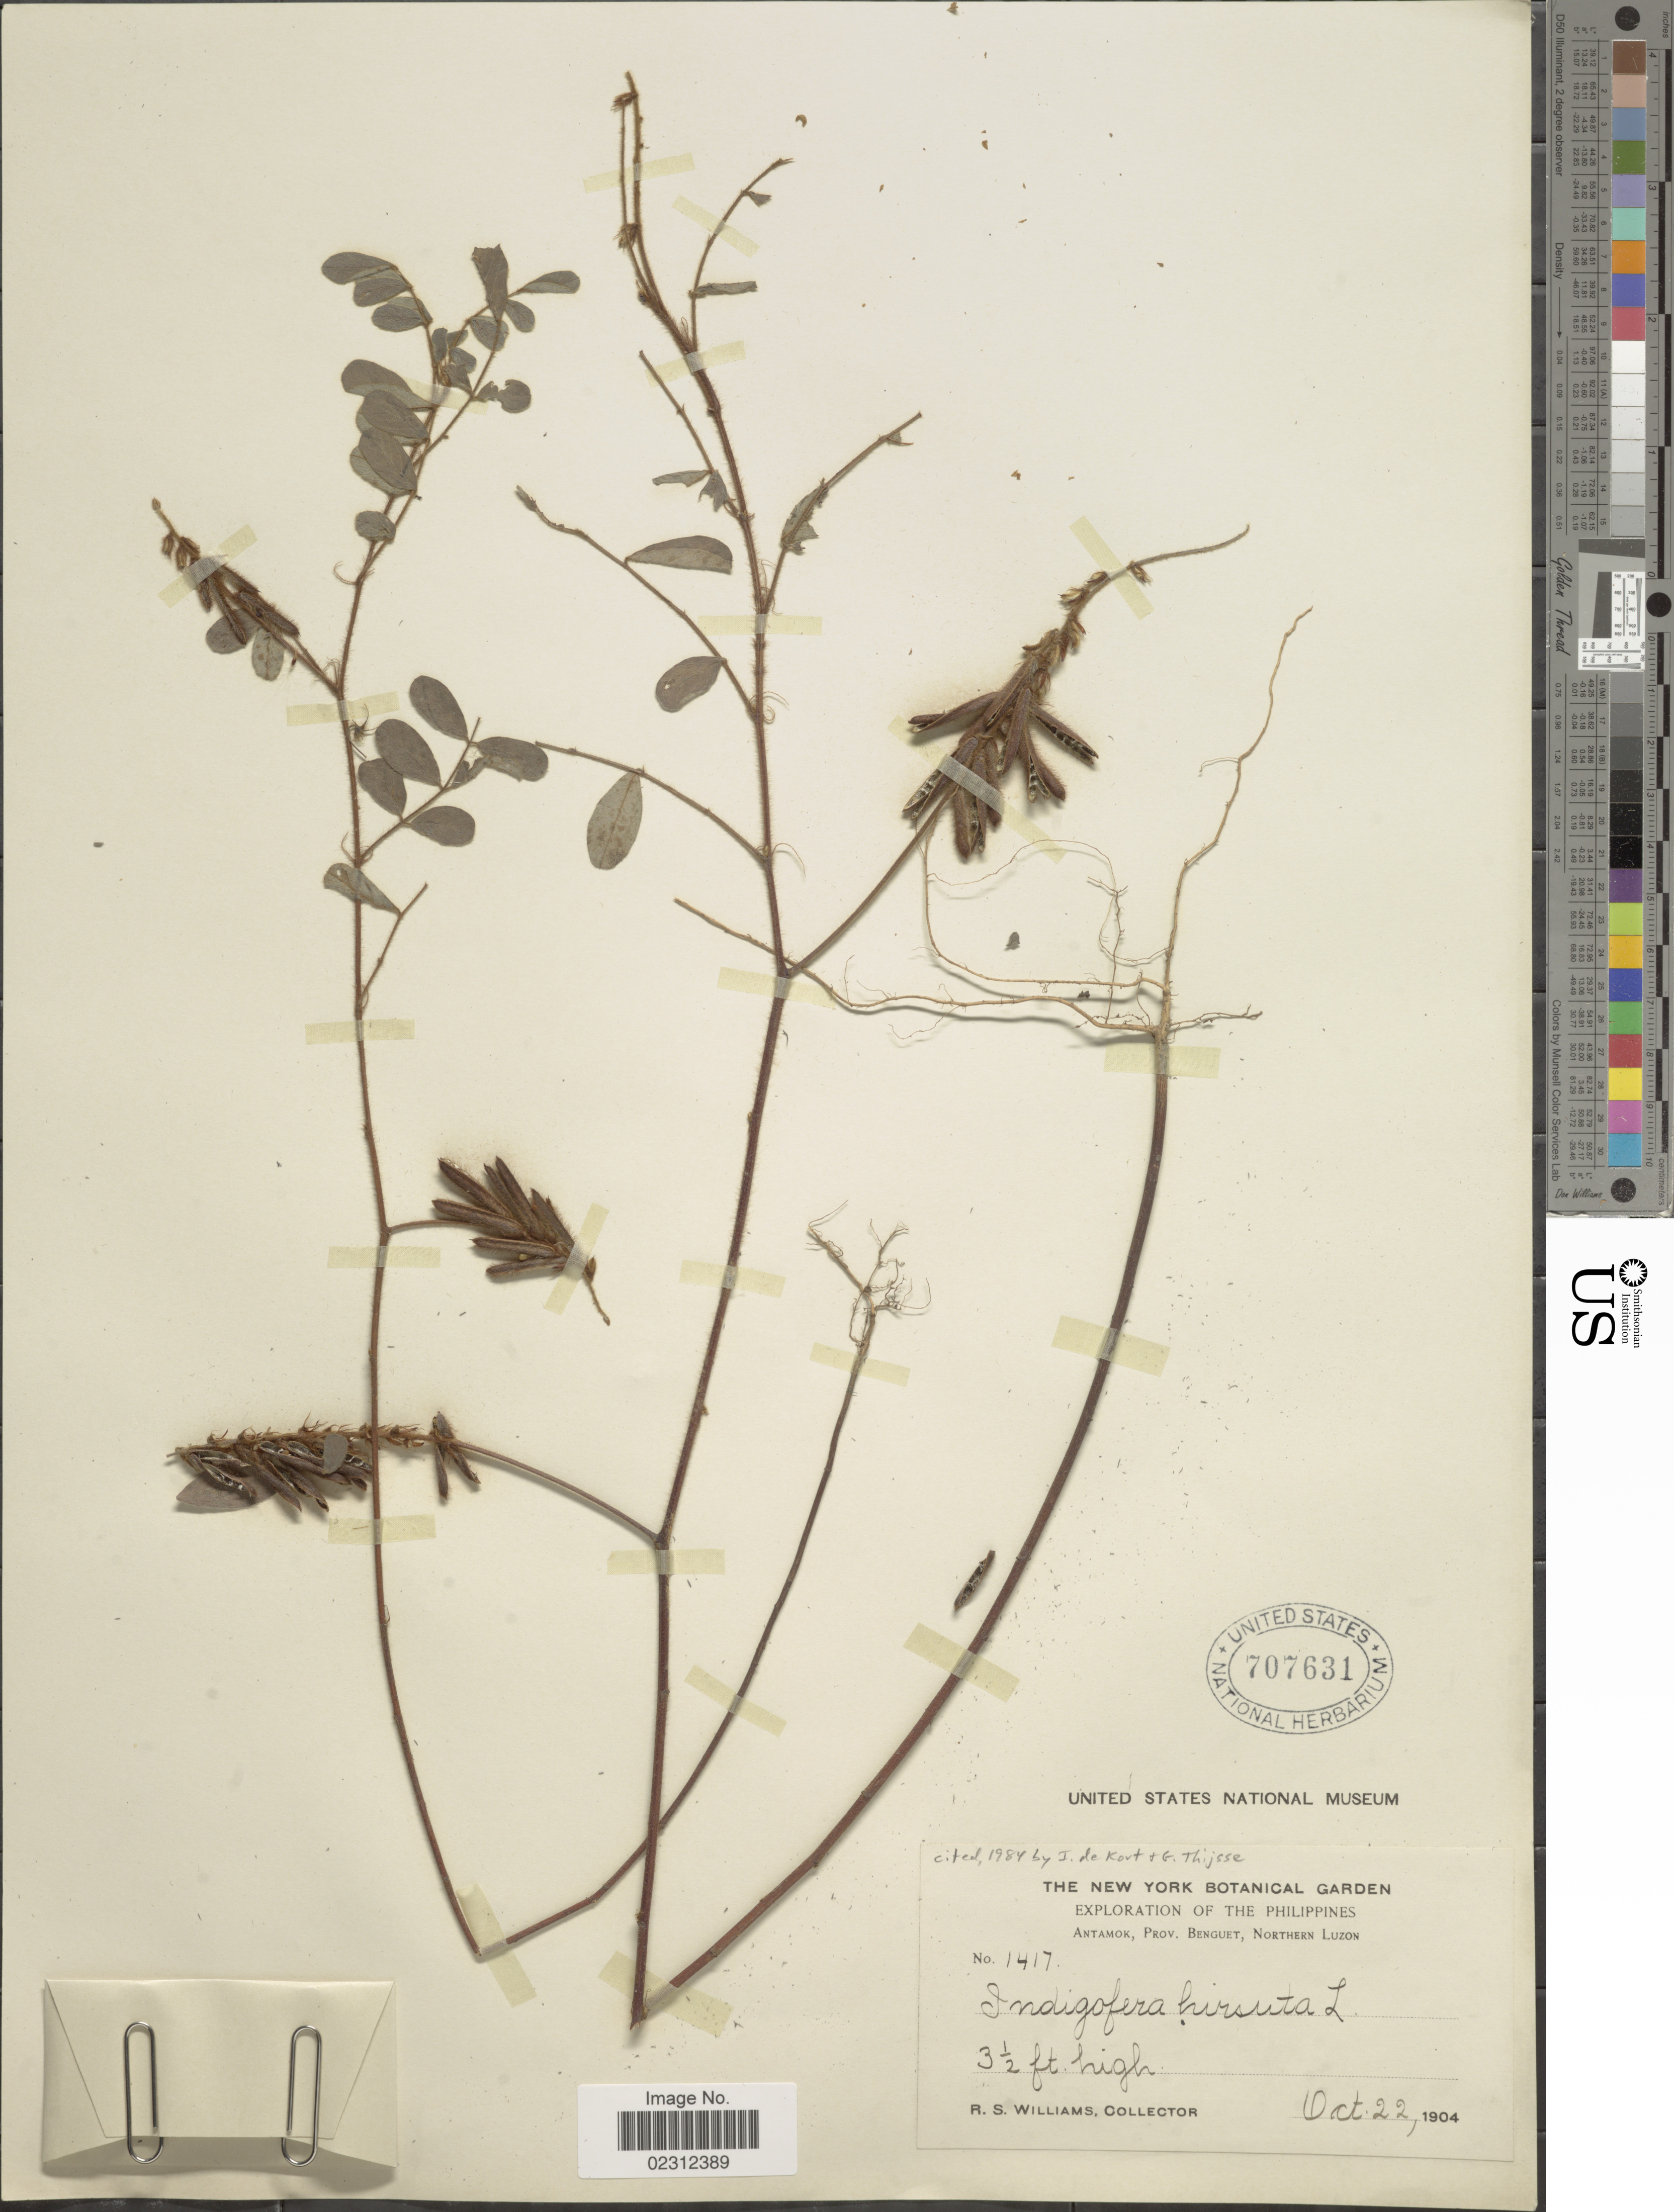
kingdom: Plantae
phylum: Tracheophyta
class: Magnoliopsida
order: Fabales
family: Fabaceae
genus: Indigofera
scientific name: Indigofera hirsuta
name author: L.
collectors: R. S. Williams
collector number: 1417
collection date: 1904-10-22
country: Philippines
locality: Antamok, Prov. Benguet, Northern Luzon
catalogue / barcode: US 707631